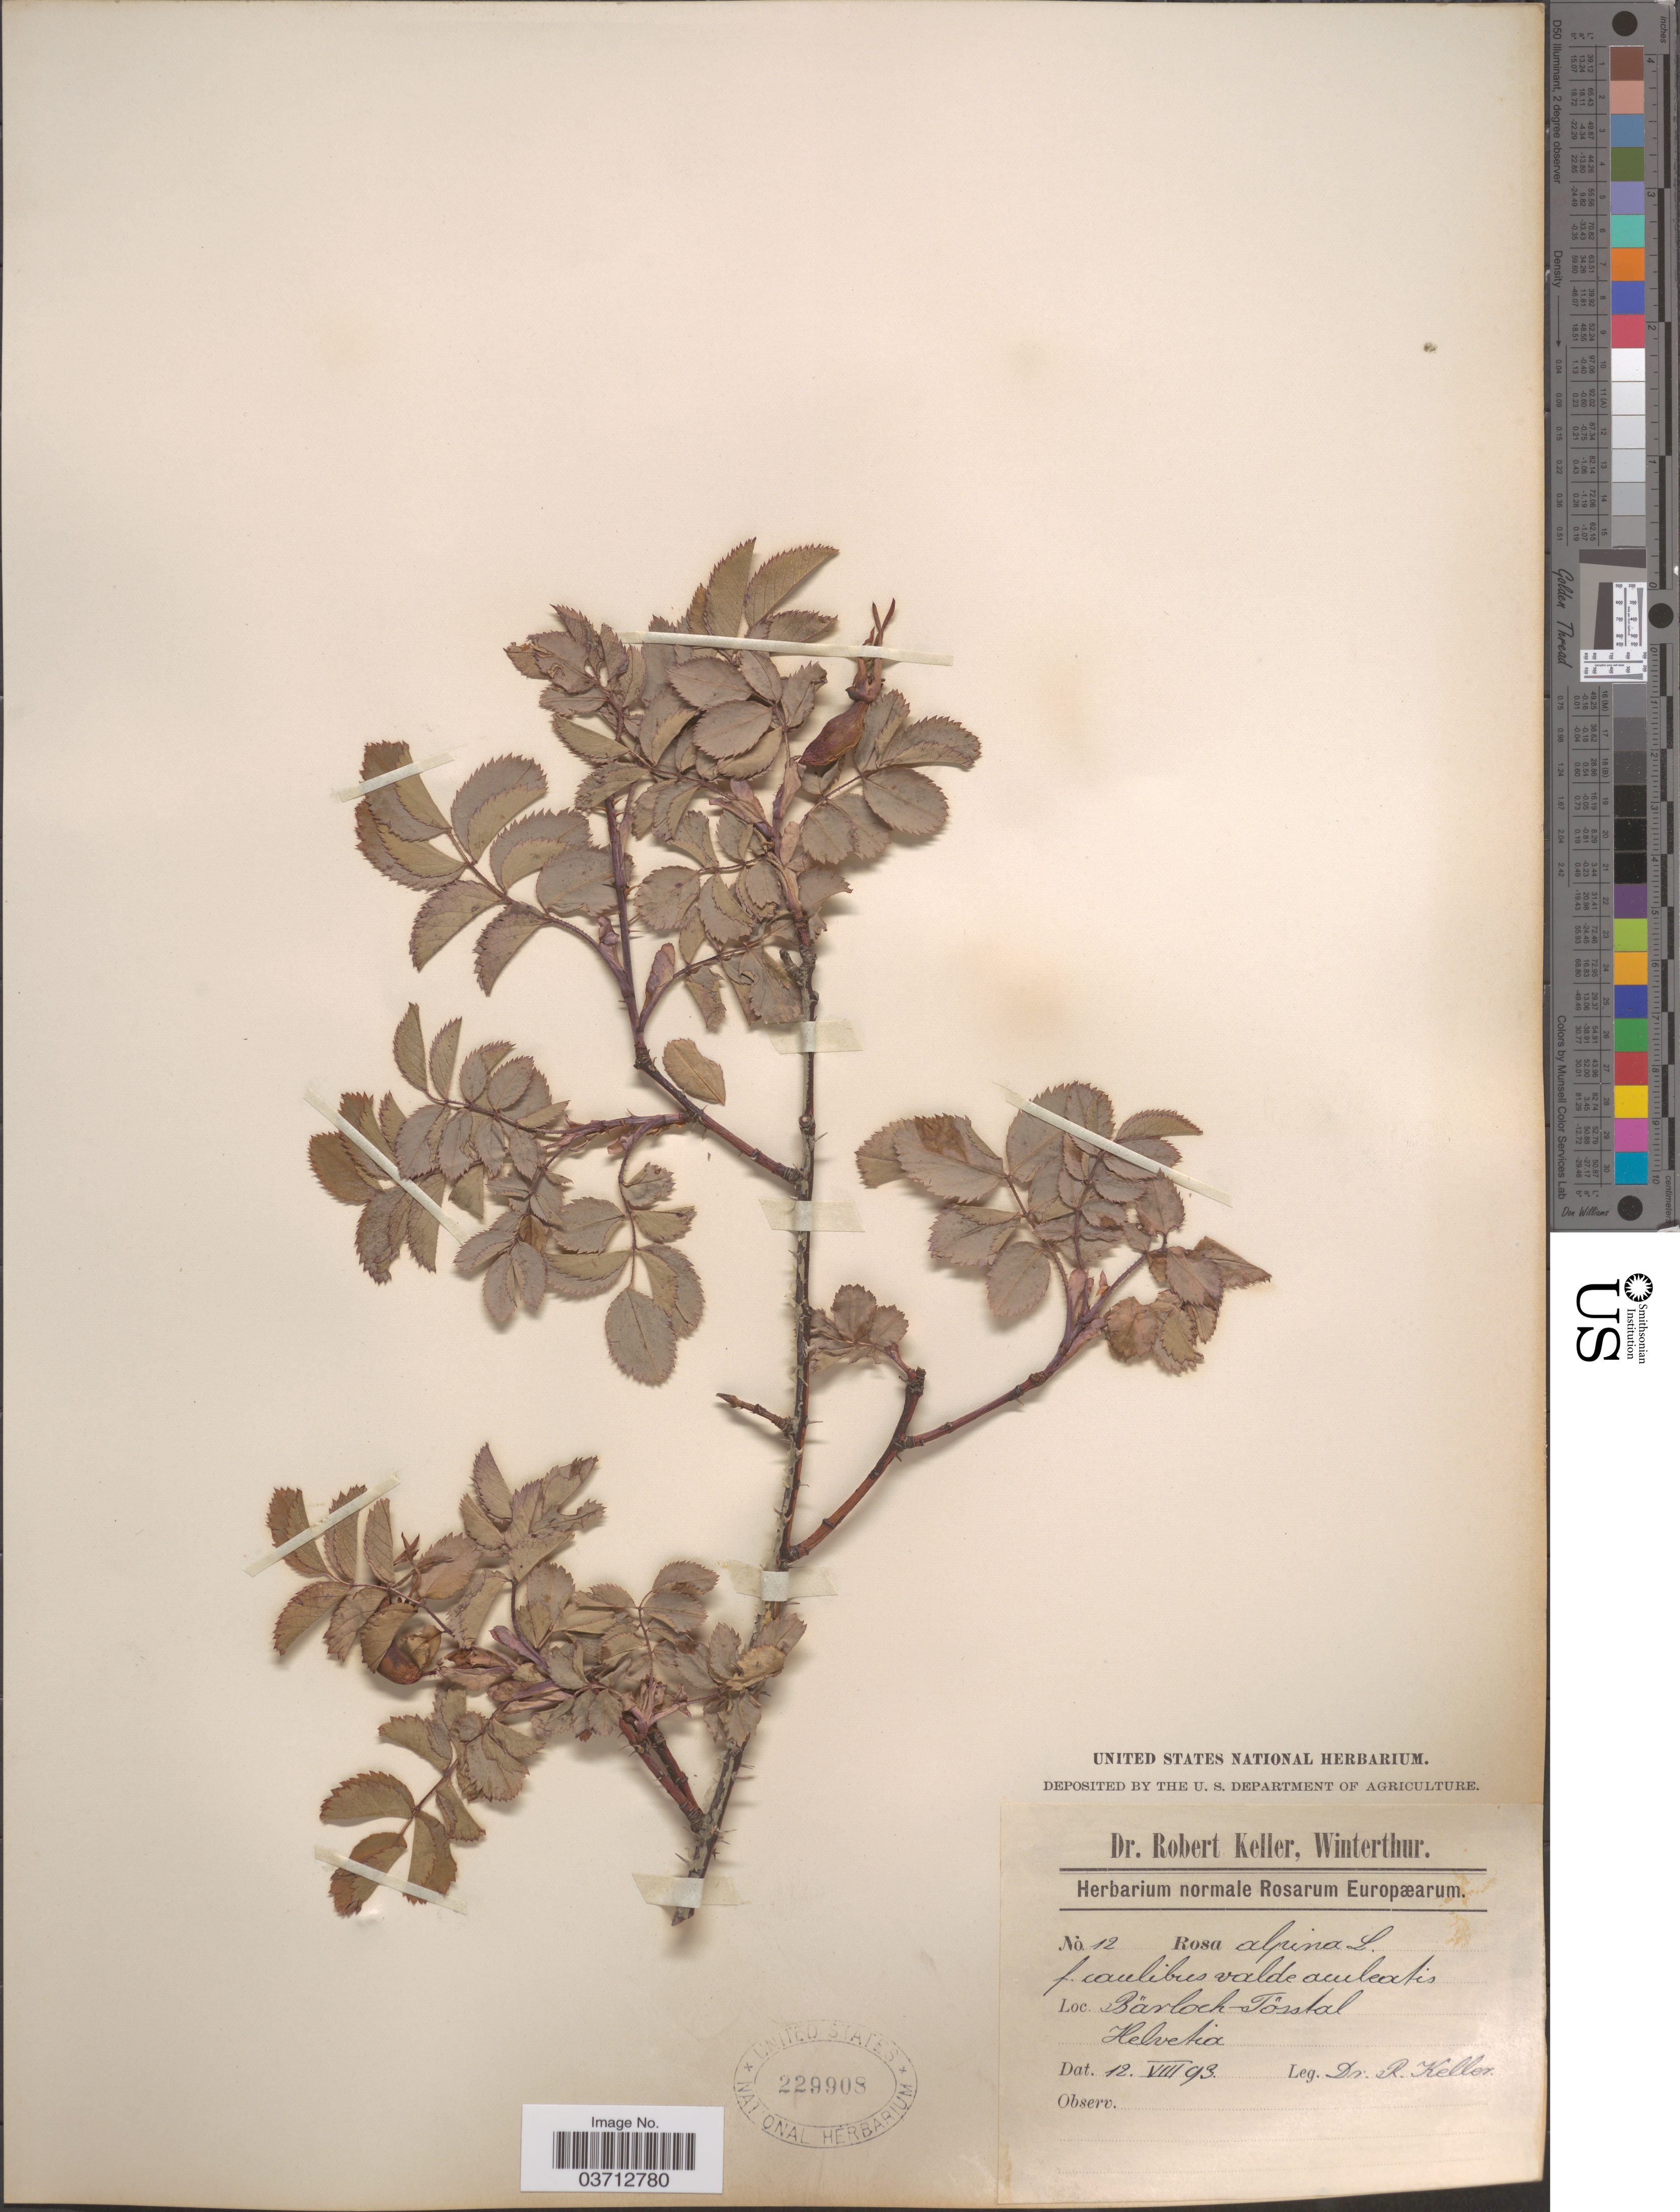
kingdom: Plantae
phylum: Tracheophyta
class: Magnoliopsida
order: Rosales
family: Rosaceae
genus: Rosa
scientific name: Rosa alpina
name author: L.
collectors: R. Keller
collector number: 12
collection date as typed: Transcribed d/m/y: 12/8/93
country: Switzerland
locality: Bärloch - Fösstal. Helvetia.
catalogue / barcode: US 229908